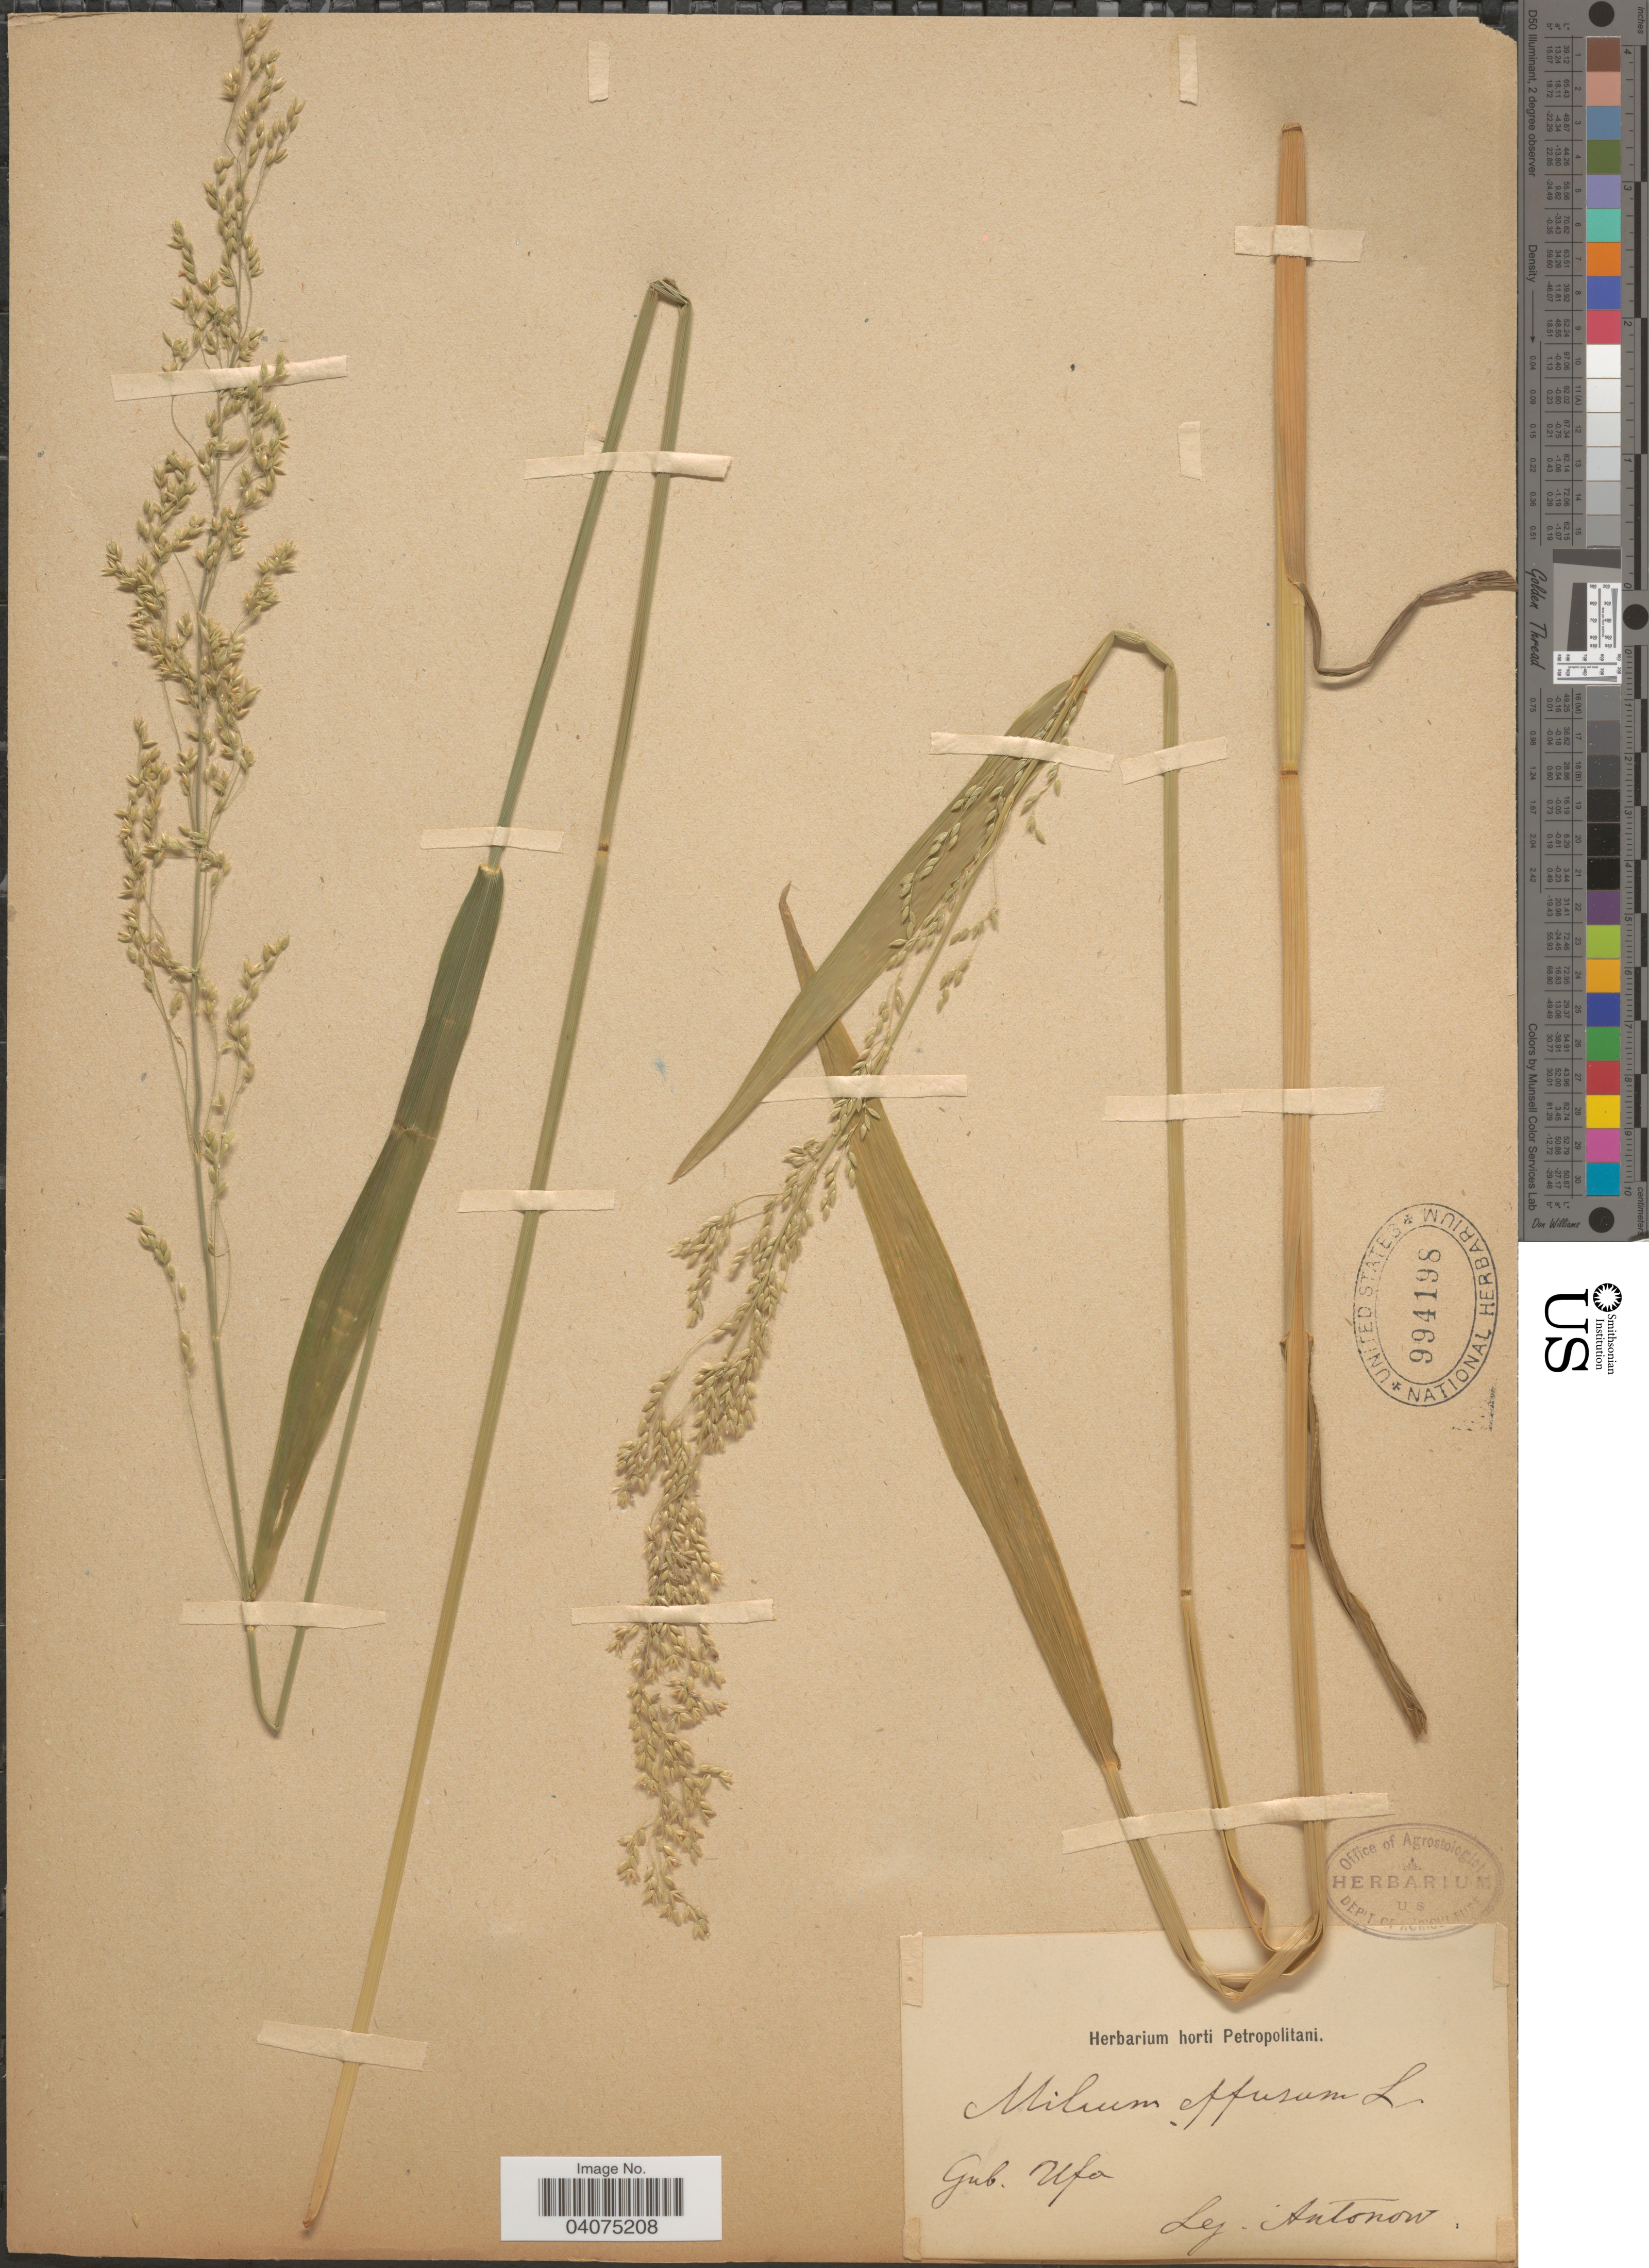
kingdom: Plantae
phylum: Tracheophyta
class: Liliopsida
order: Poales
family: Poaceae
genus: Milium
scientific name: Milium effusum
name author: L.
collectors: Antonow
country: Russian Federation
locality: Gub. Ufa.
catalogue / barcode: US 994198